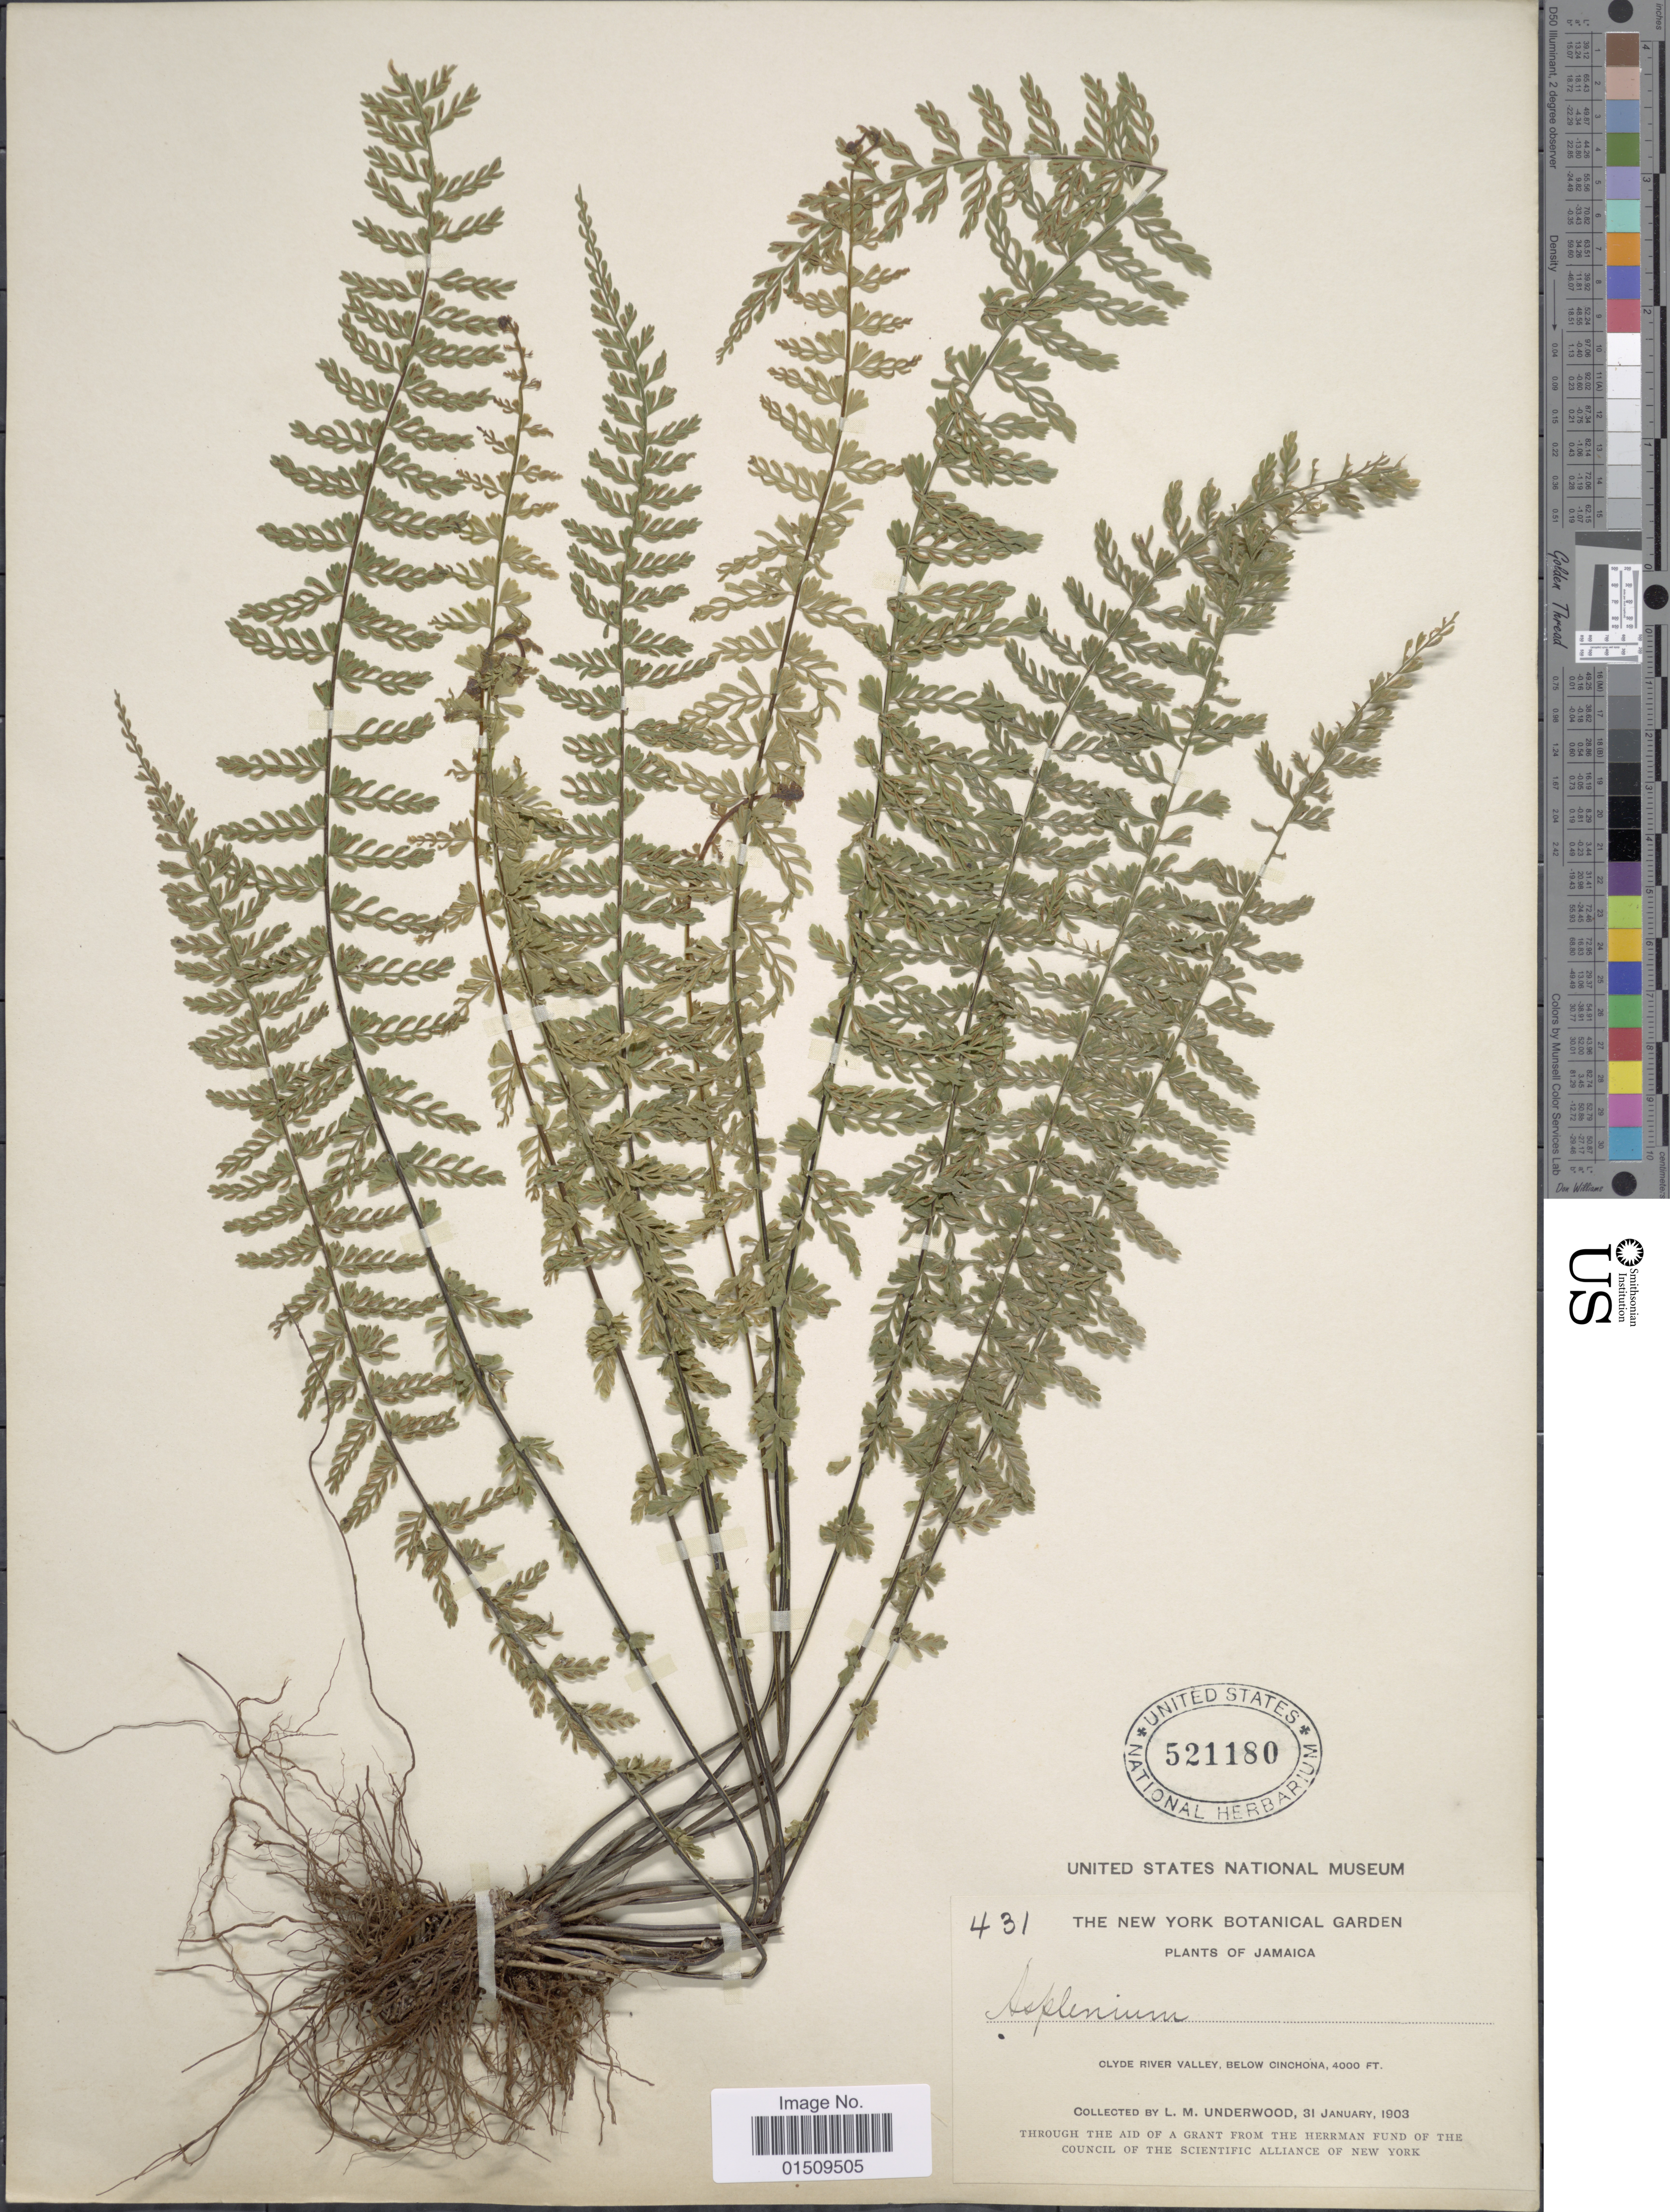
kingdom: Plantae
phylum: Tracheophyta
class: Polypodiopsida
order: Polypodiales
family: Aspleniaceae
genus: Asplenium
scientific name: Asplenium sciadophilum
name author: Proctor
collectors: L. M. Underwood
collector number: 431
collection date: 1903-01-31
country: Jamaica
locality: Jamaica, Clyde River Valley, below Cinchona.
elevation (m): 1219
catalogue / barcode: US 521180